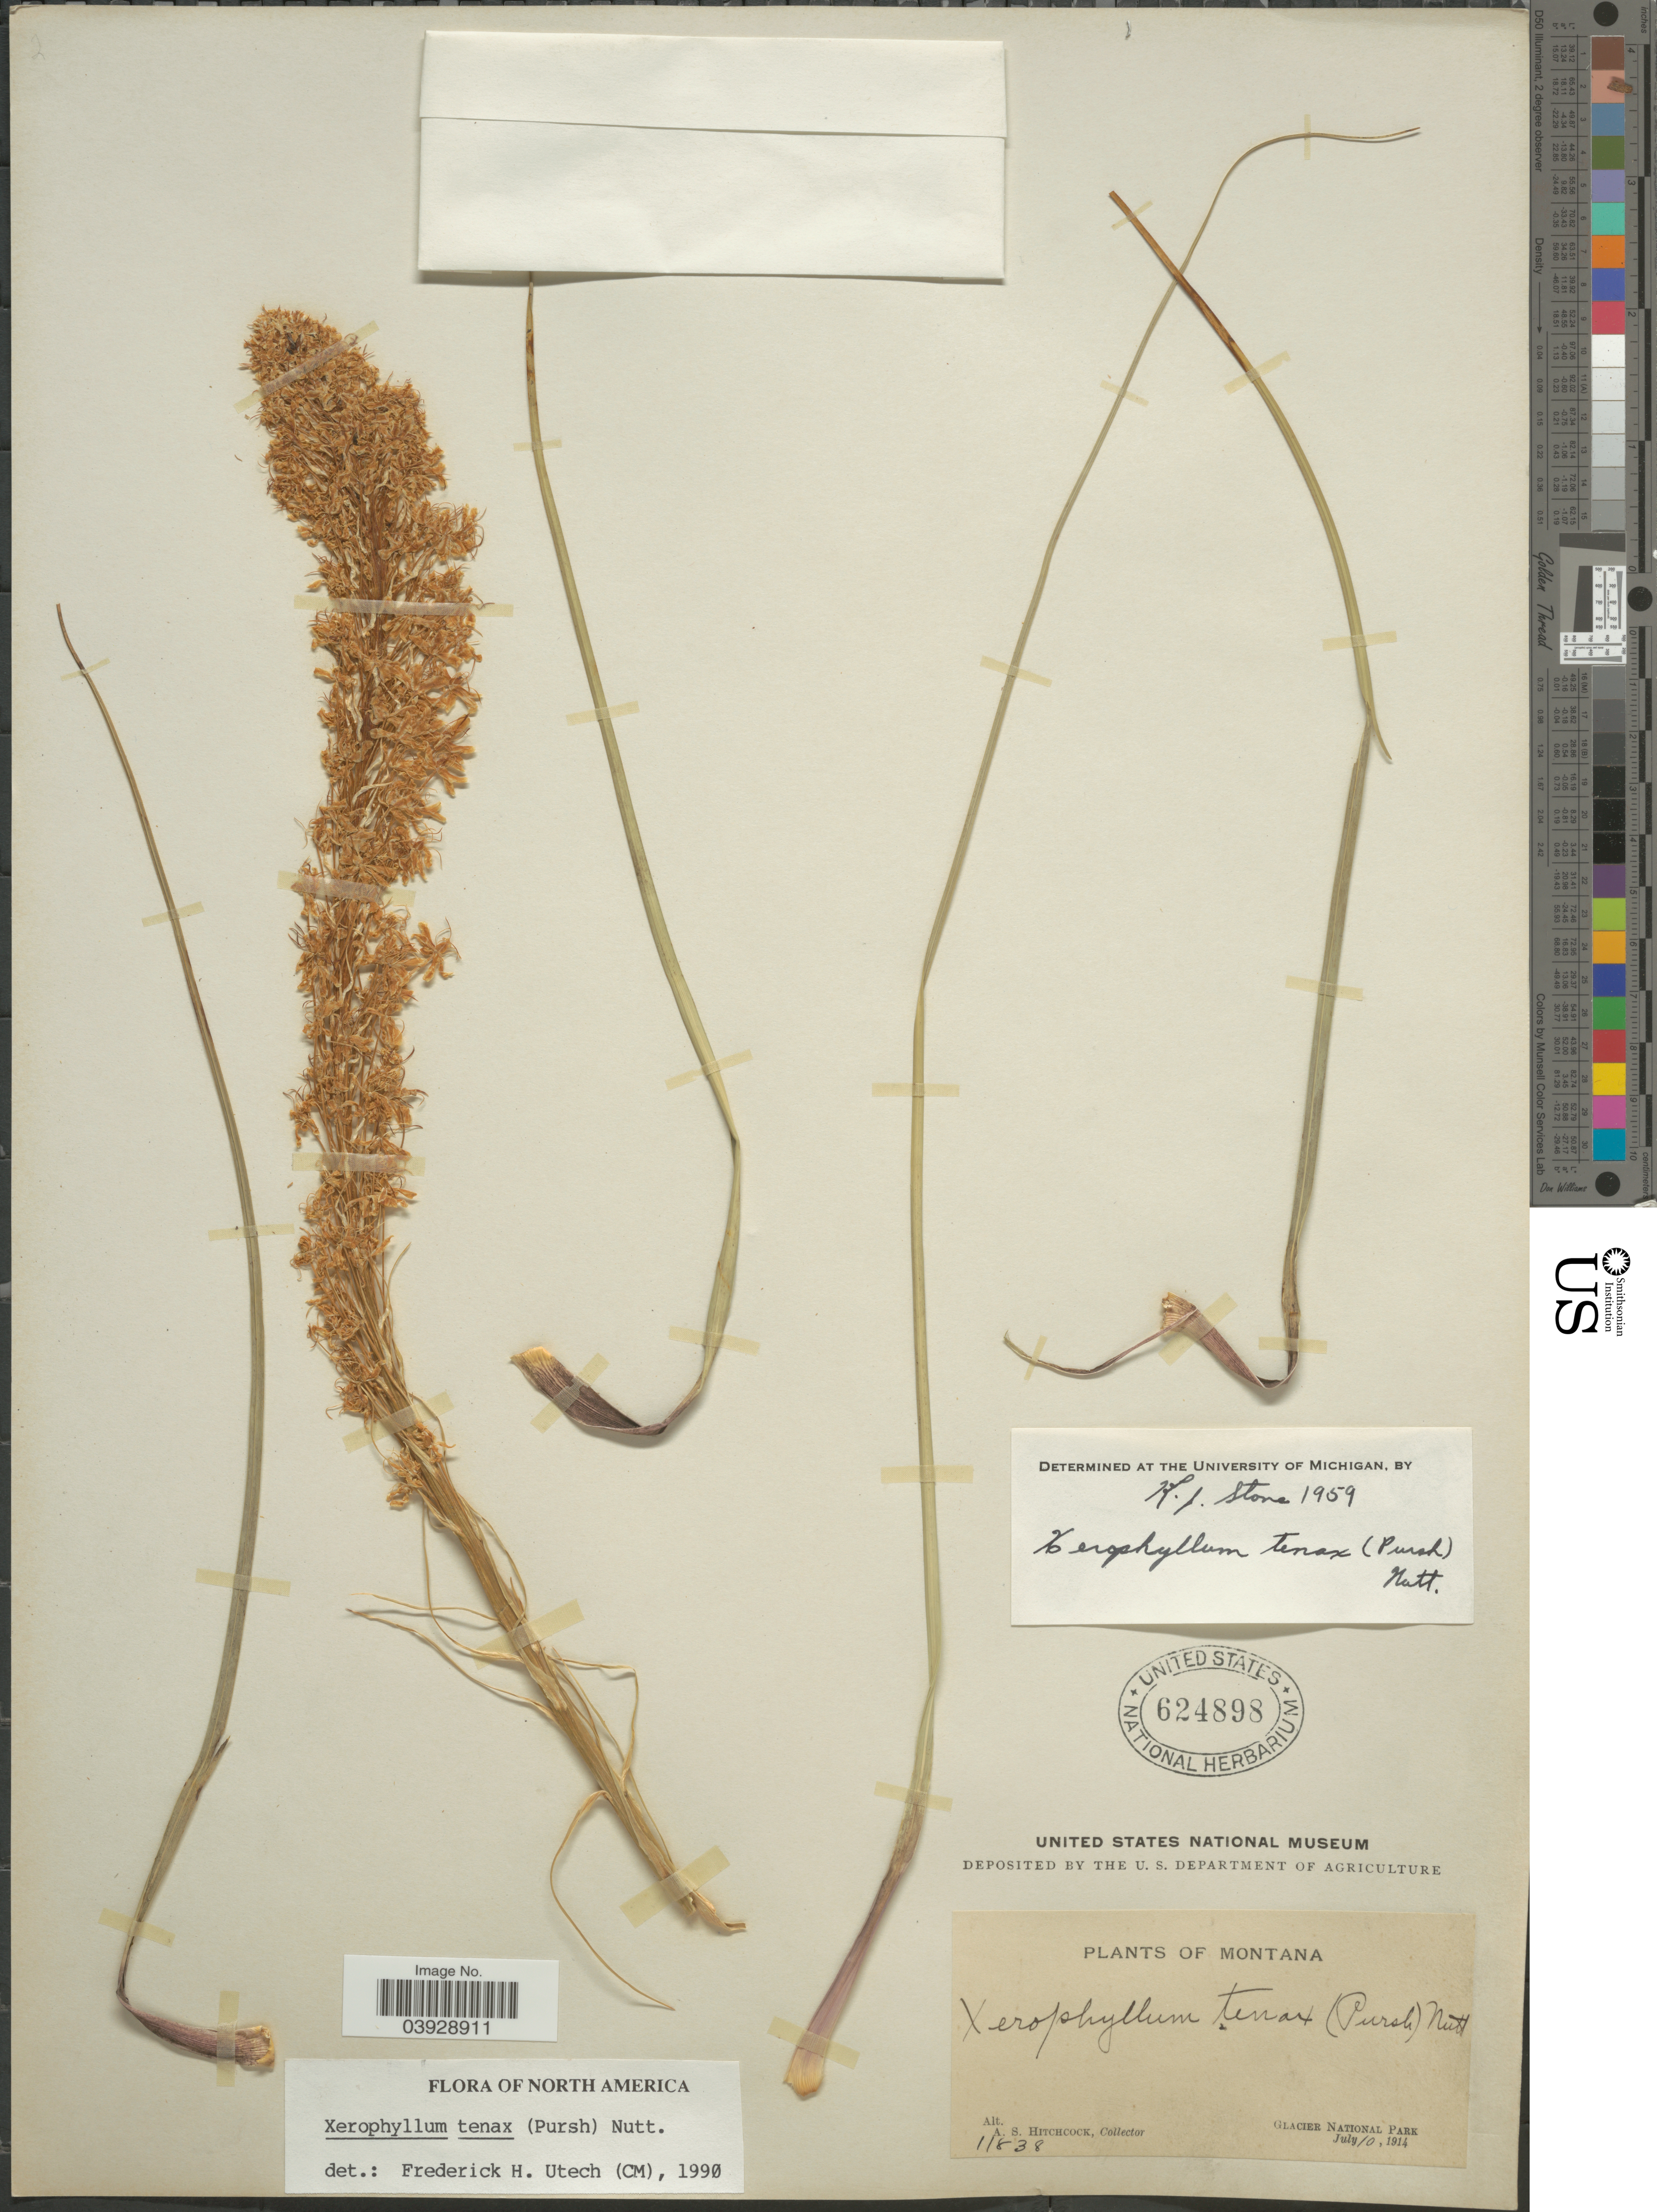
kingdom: Plantae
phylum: Tracheophyta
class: Liliopsida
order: Liliales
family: Melanthiaceae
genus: Xerophyllum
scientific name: Xerophyllum tenax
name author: (Pursh) Nutt.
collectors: A. S. Hitchcock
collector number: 11838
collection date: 1914-07-10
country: United States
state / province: Montana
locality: Glacier National Park.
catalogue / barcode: US 624898